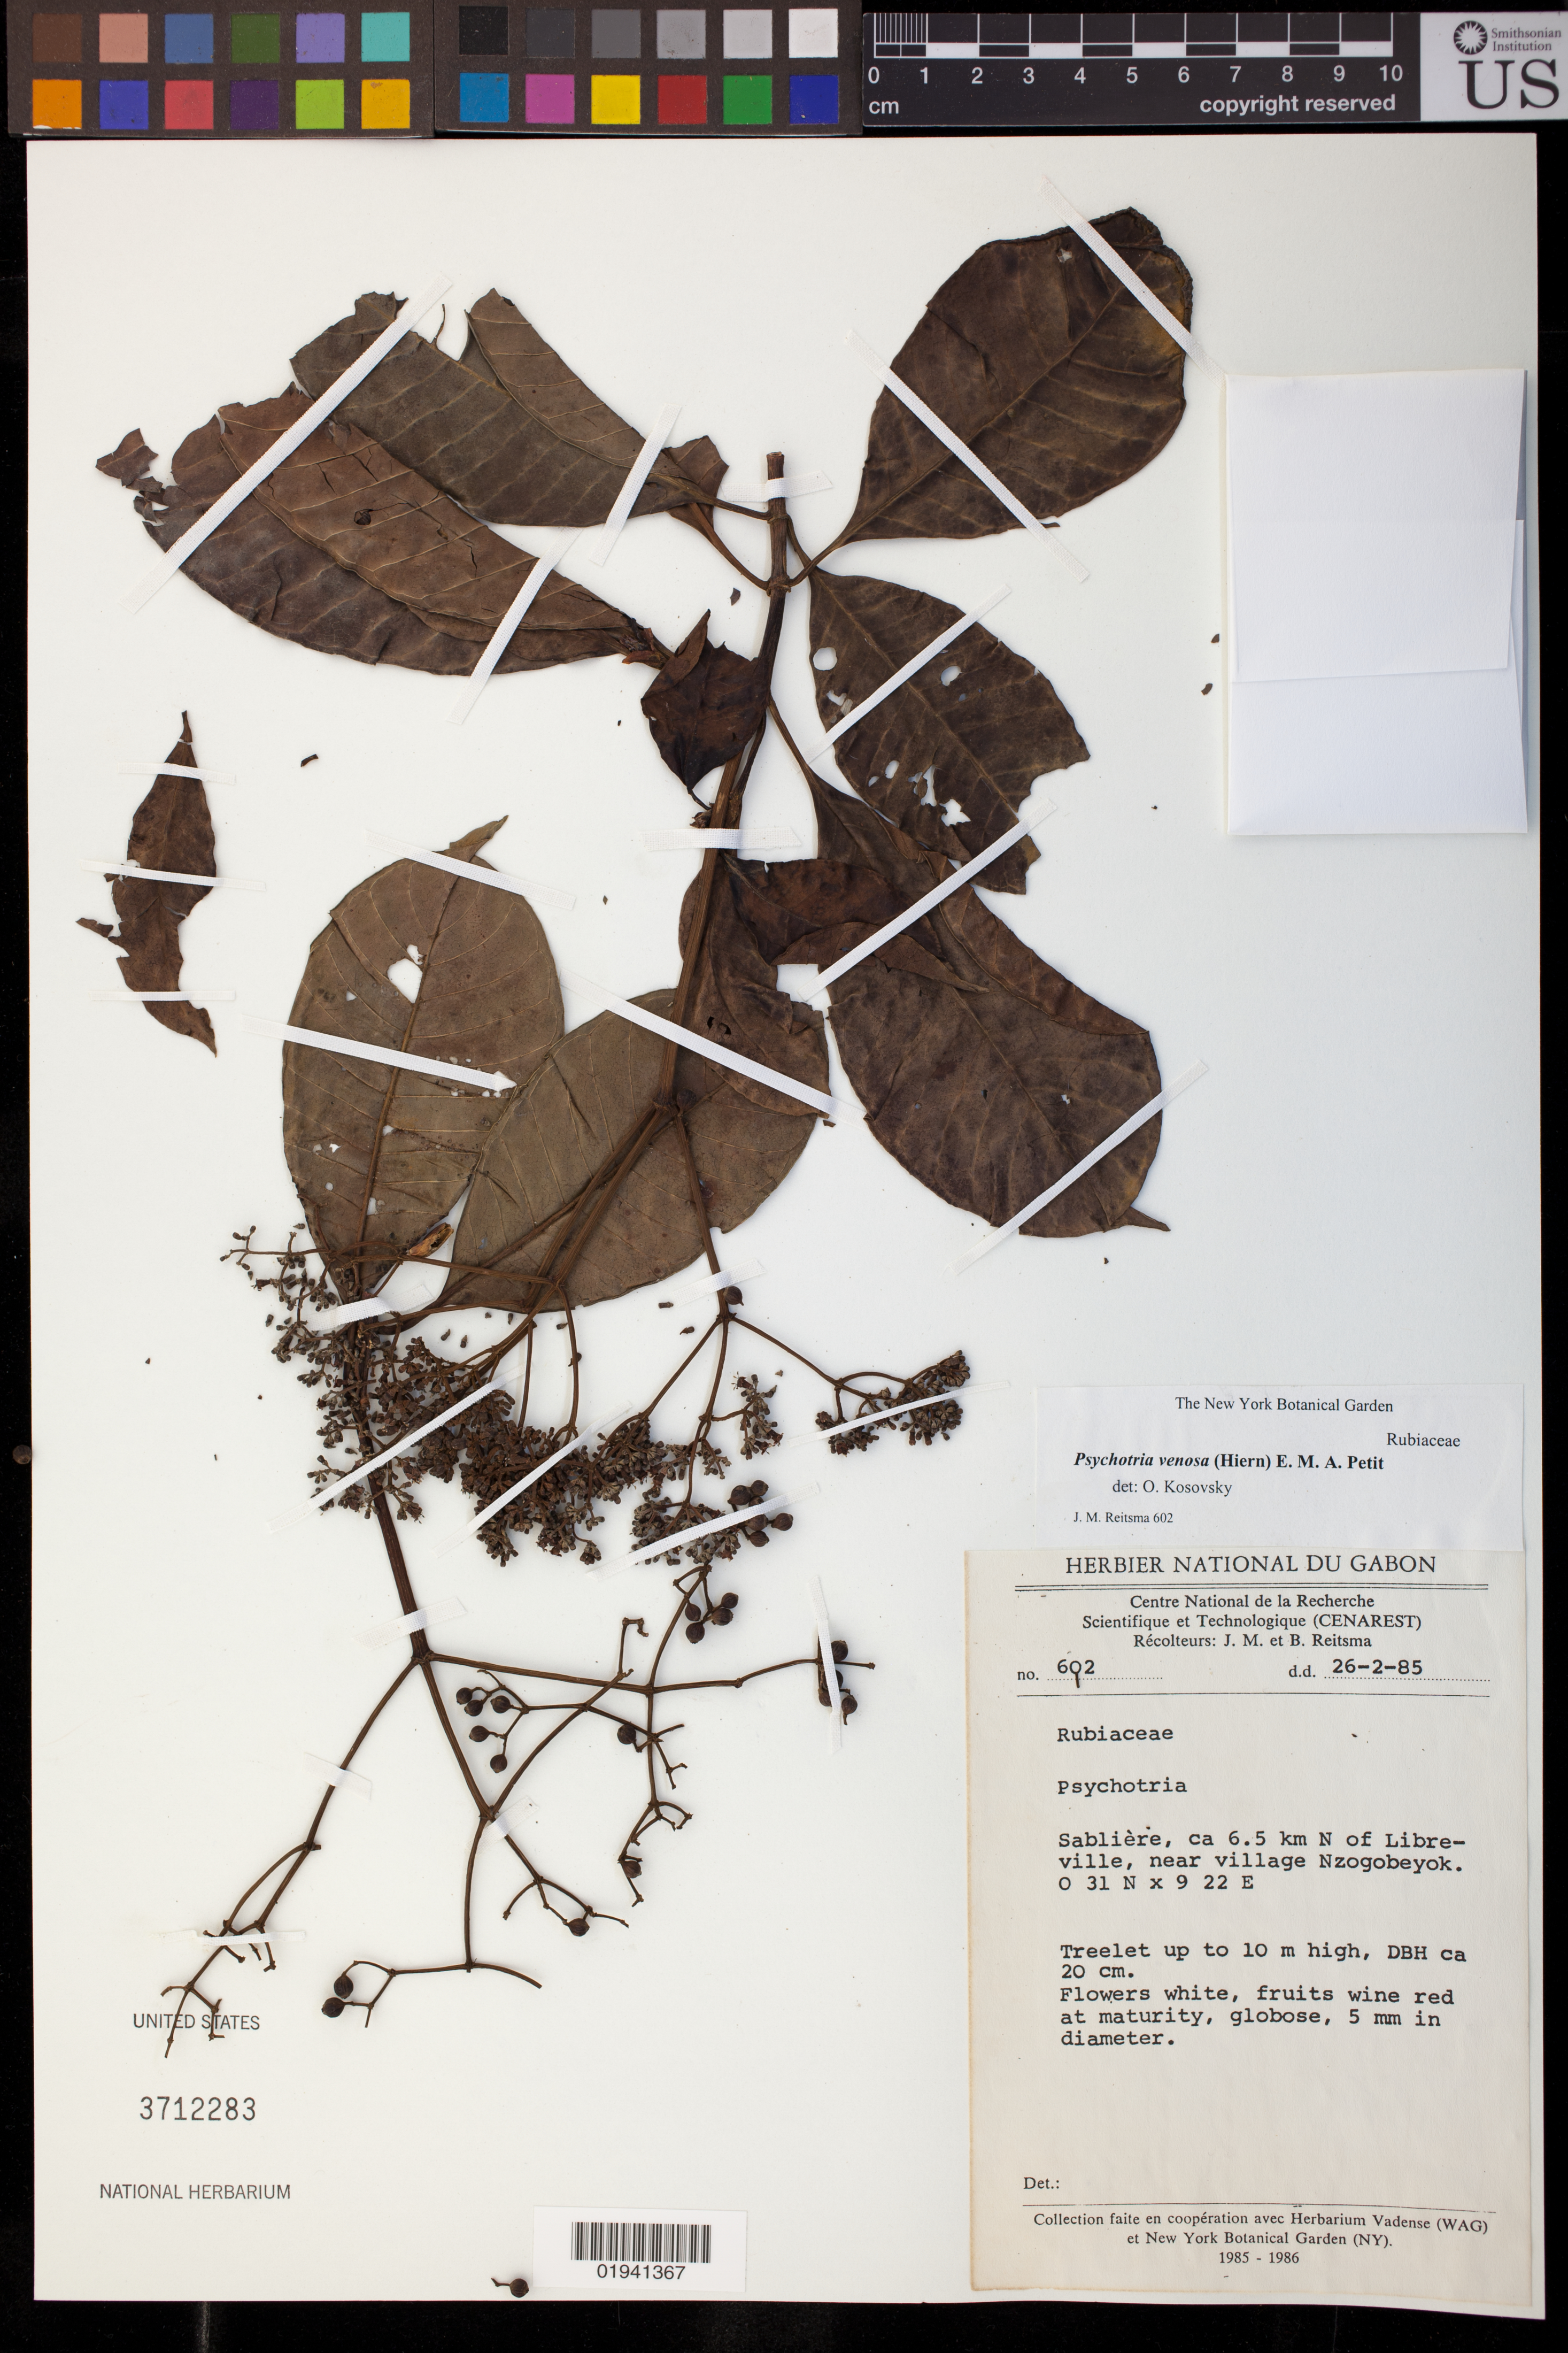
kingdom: Plantae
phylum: Tracheophyta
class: Magnoliopsida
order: Gentianales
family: Rubiaceae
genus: Psychotria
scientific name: Psychotria venosa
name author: (Hiern) E.M.A. Petit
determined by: Kosovsky, O.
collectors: J. Reitsma & B. Reitsma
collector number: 602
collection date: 1985-02-26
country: Gabon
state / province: Estuaire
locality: Sabliere, ca. 6.5 km N of Libreville, near village Nzogobeyok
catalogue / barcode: US 3712283